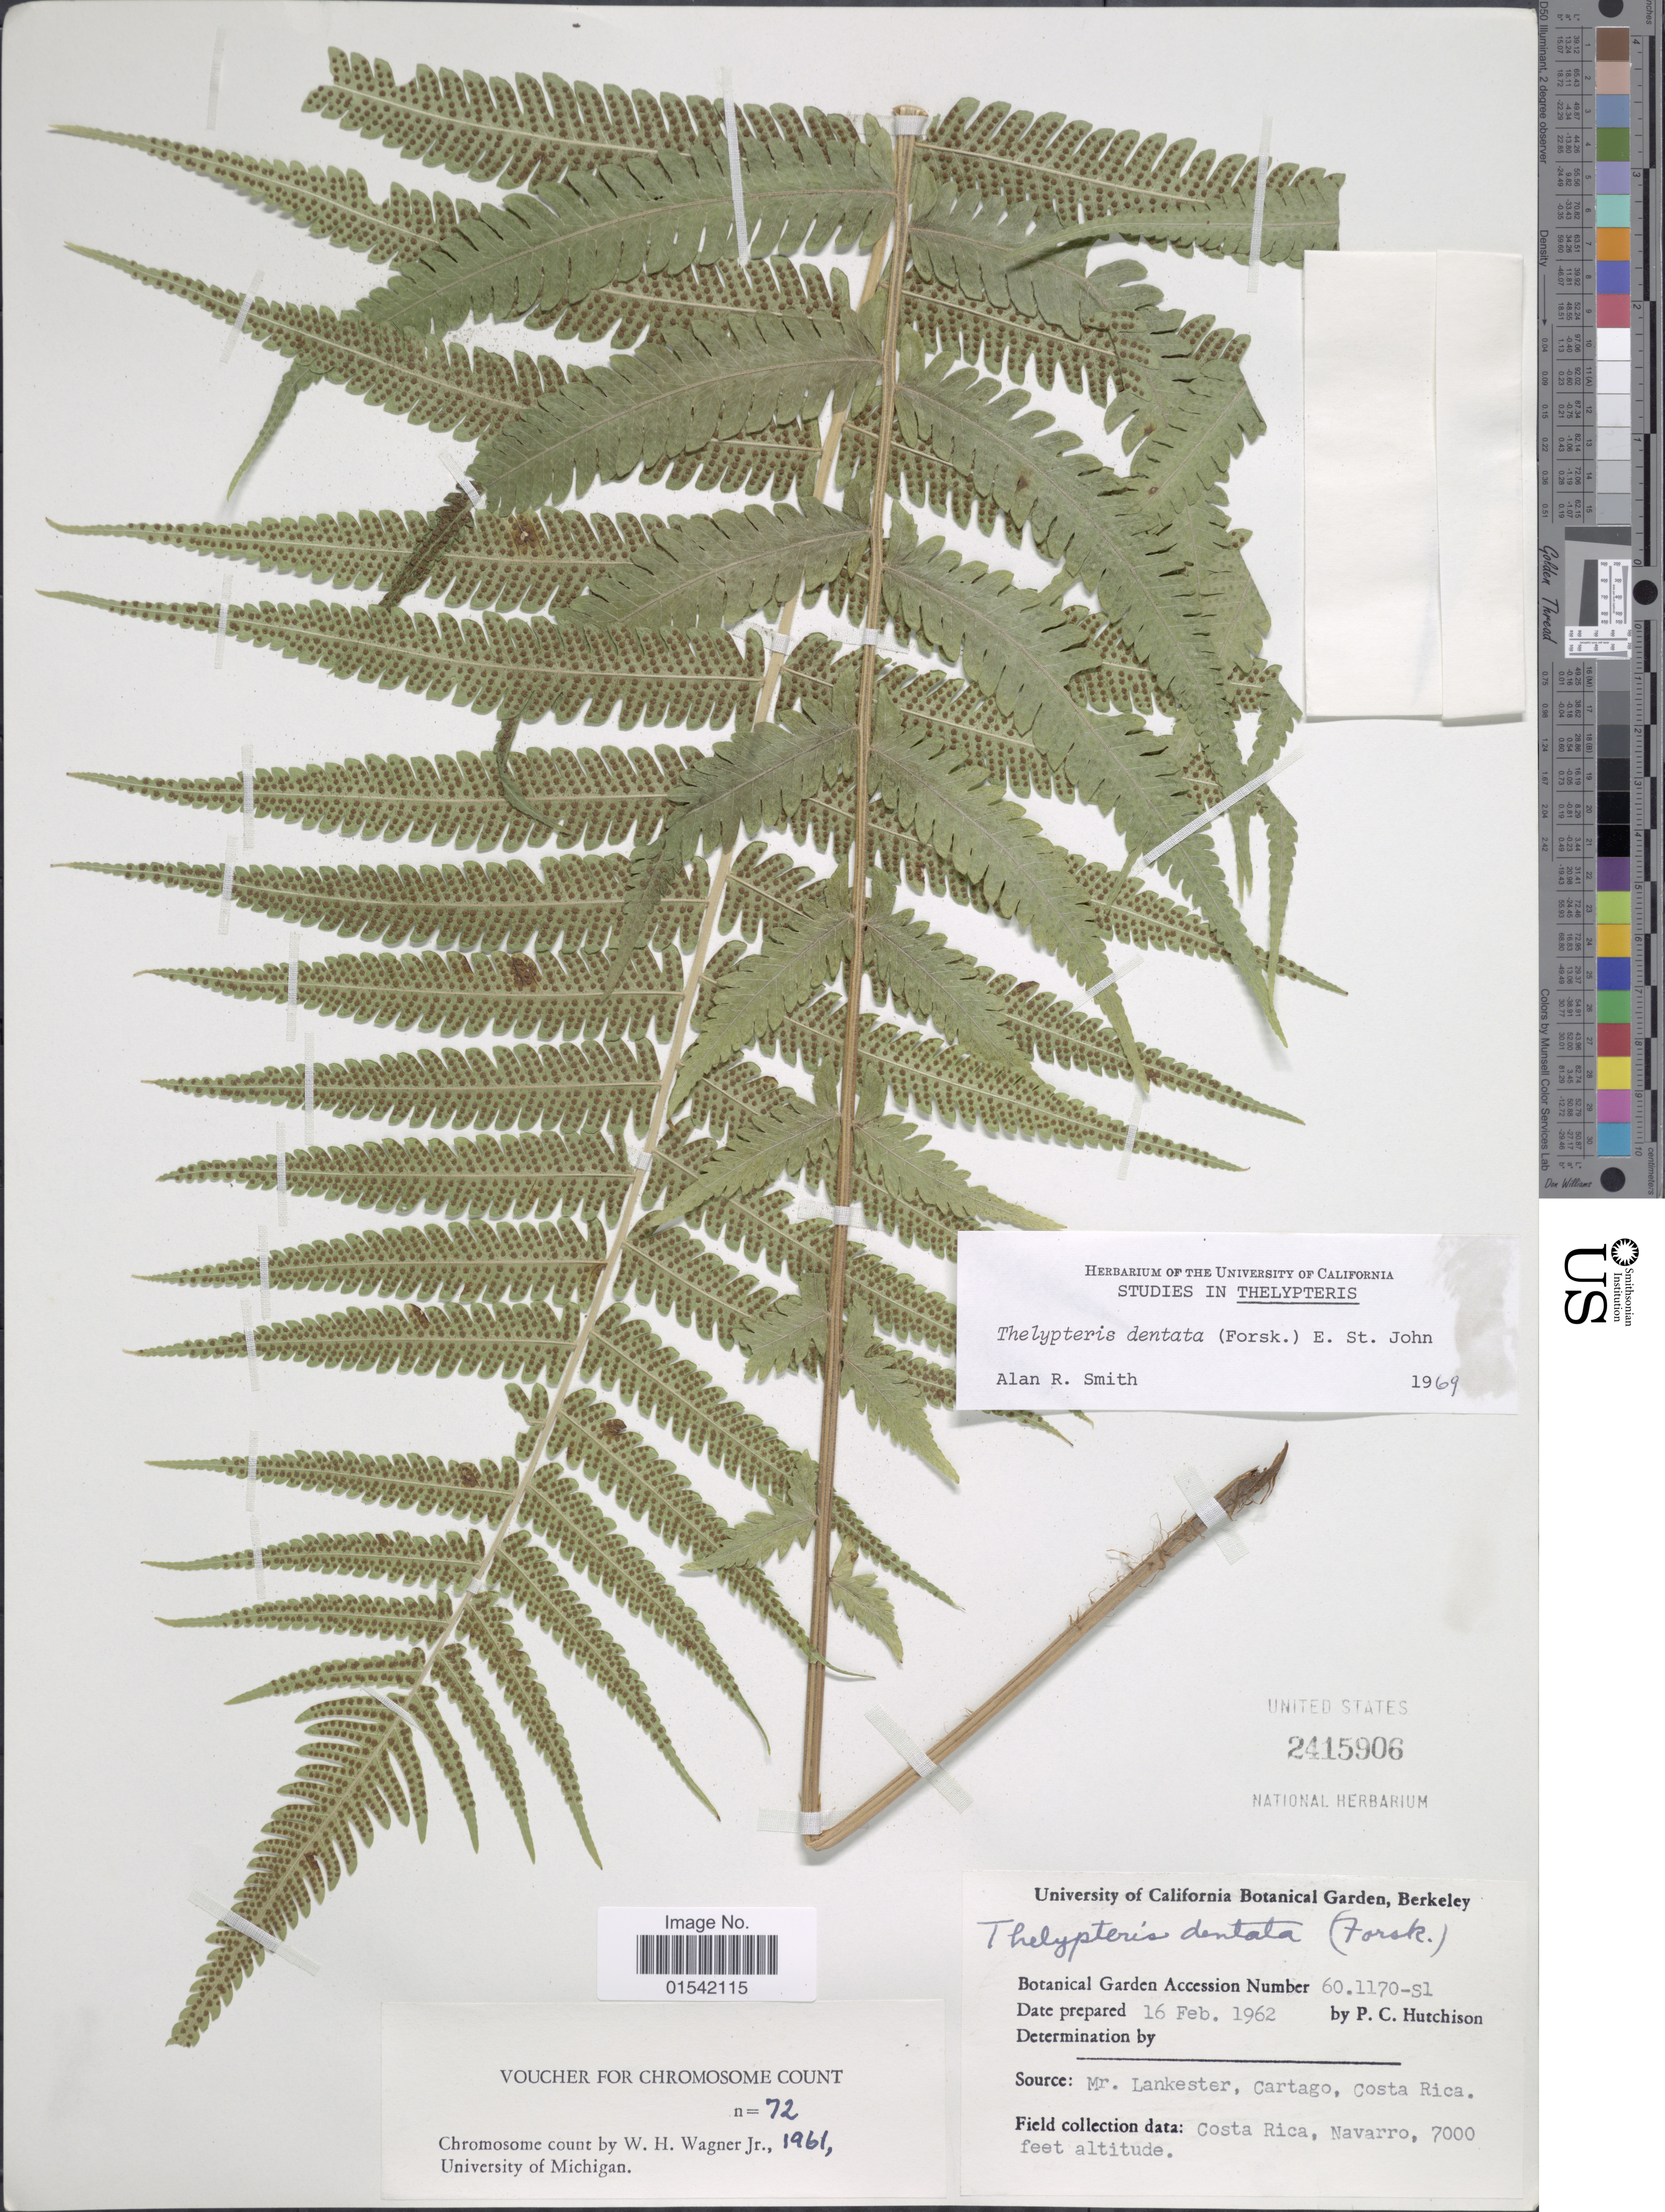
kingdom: Plantae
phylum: Tracheophyta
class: Polypodiopsida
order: Polypodiales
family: Thelypteridaceae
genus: Cyclosorus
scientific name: Cyclosorus dentatus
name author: (Forssk.) Ching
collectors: P. C. Hutchison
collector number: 601170-S1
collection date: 1962-02-16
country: United States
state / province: California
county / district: Alameda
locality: University of California Botanical Garden, Berkeley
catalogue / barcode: US 2415906